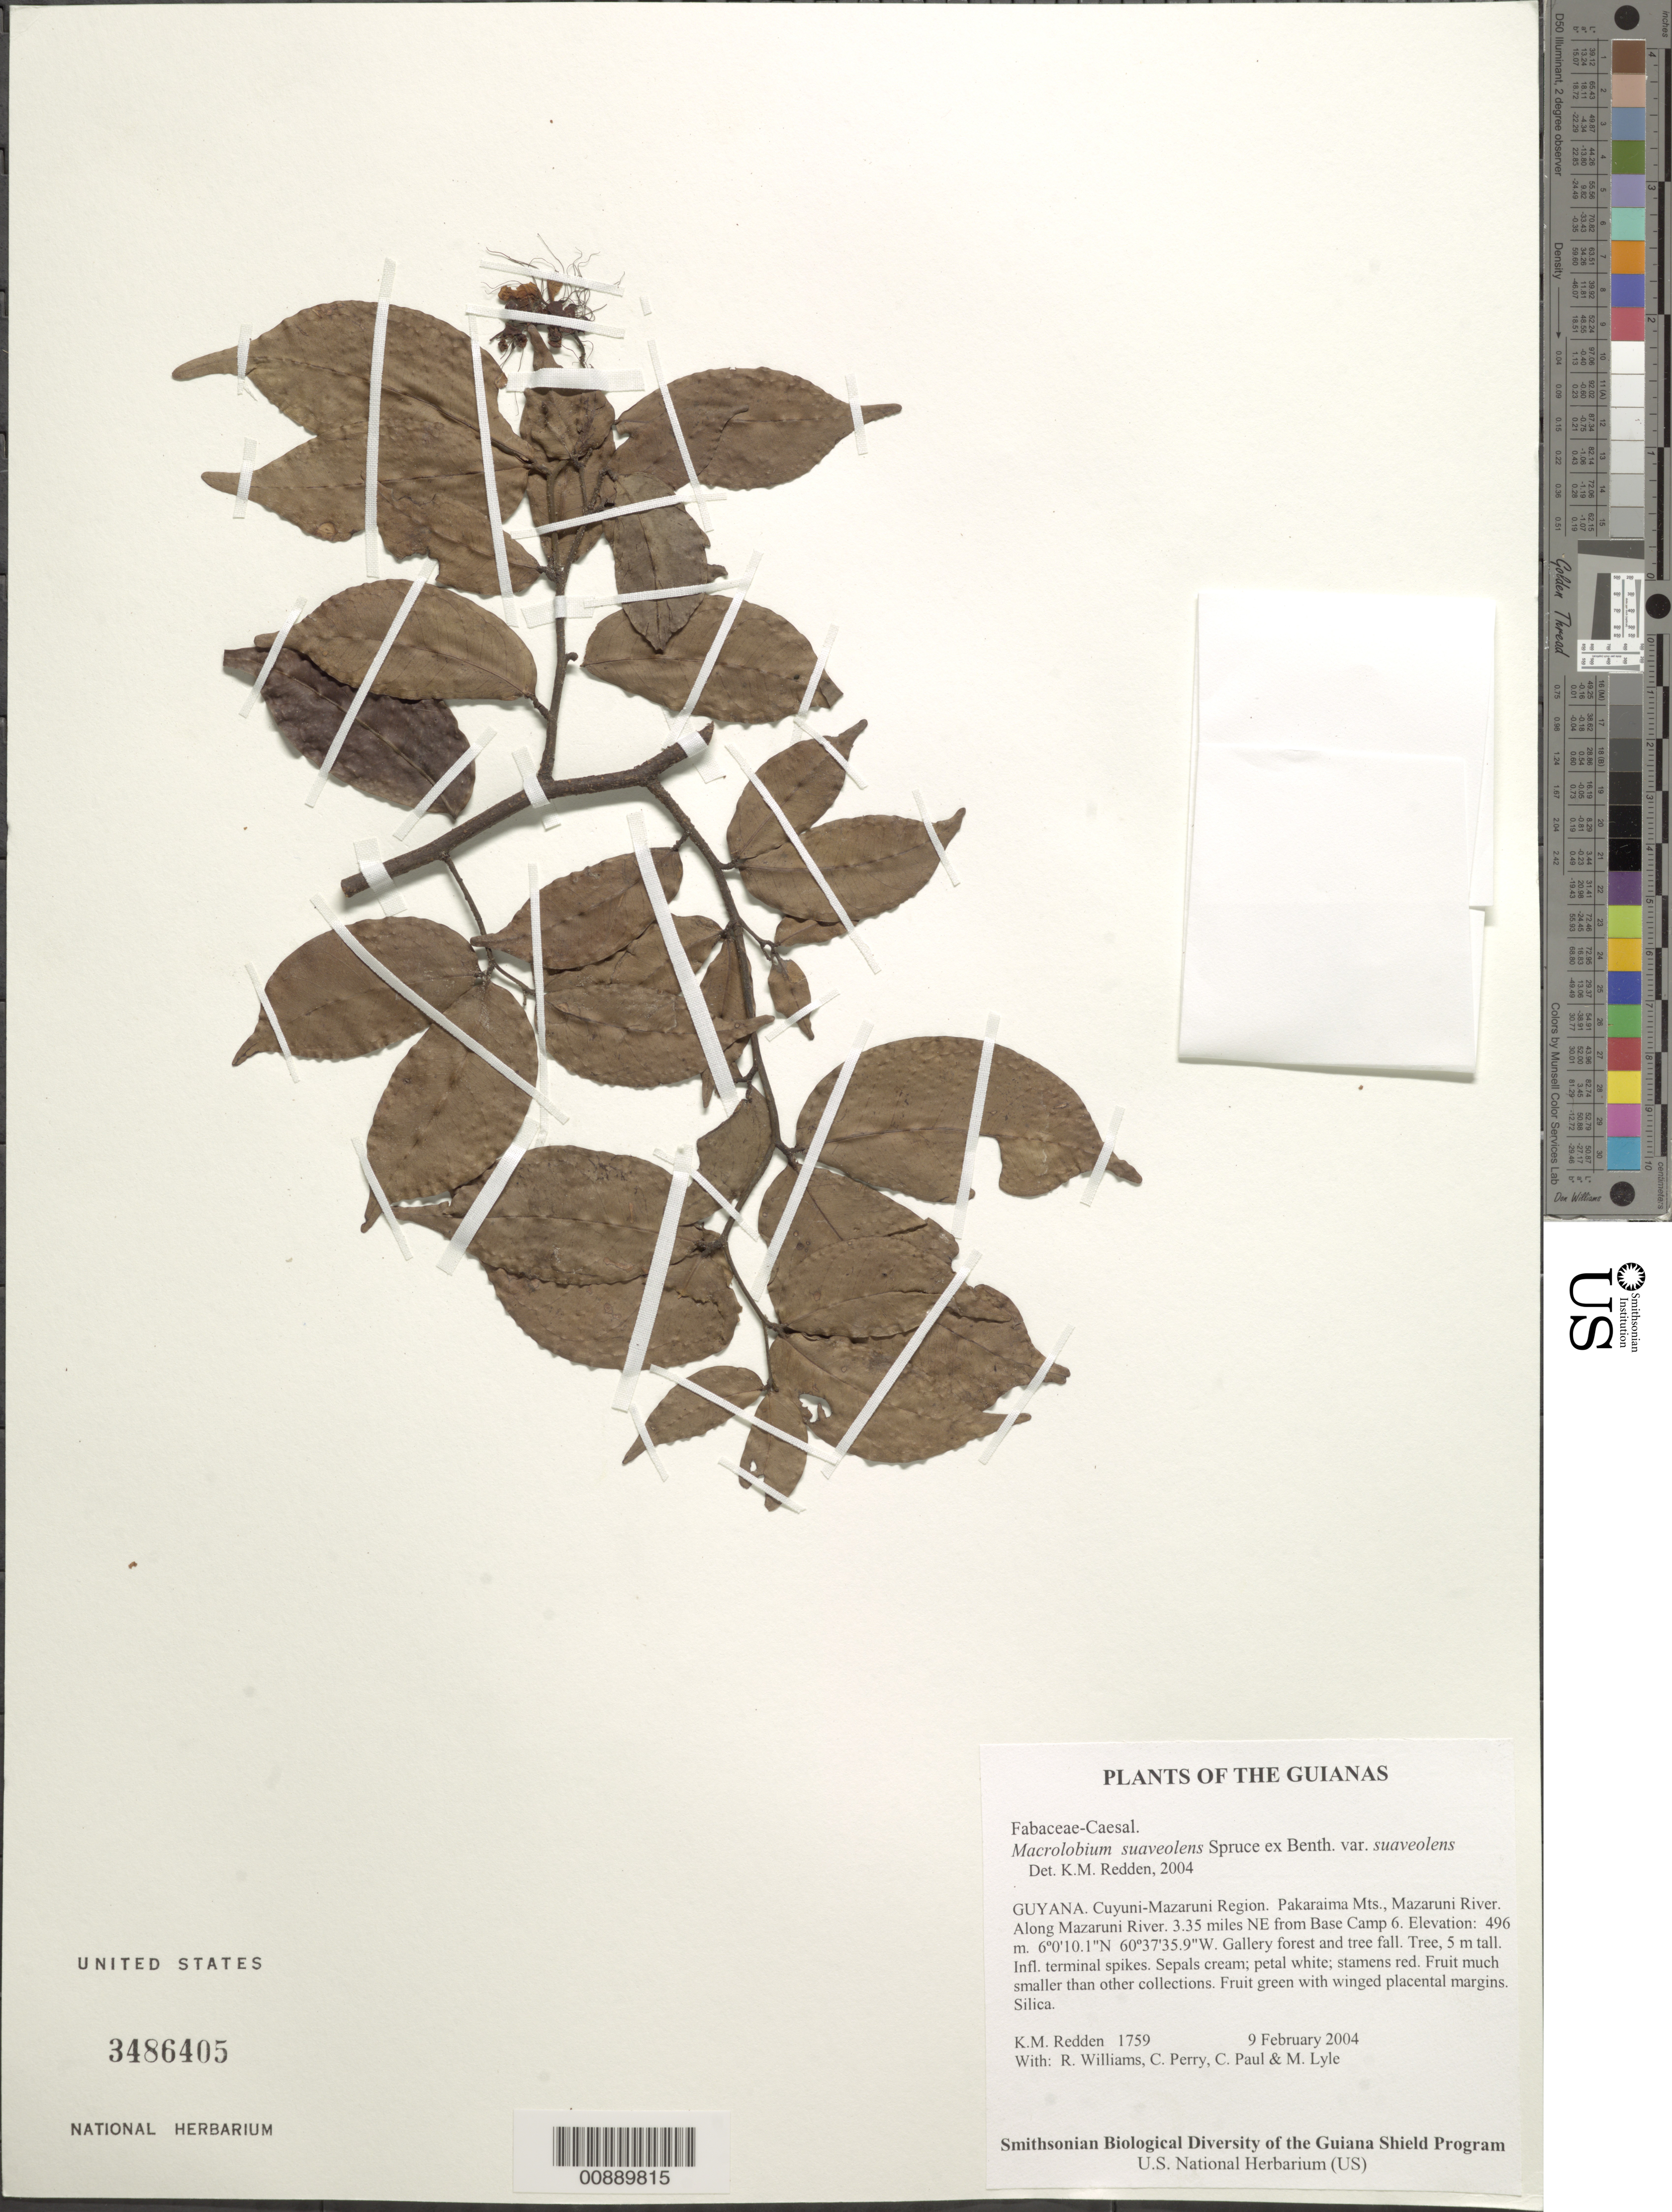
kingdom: Plantae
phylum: Tracheophyta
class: Magnoliopsida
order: Fabales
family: Fabaceae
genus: Macrolobium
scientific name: Macrolobium suaveolens var. suaveolens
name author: Benth.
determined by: Redden, K. M.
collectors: K. M. Redden, R. Williams, C. Perry, C. Paul & M. Lyle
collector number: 1759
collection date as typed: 9 February 2004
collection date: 2004-02-09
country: Guyana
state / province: Cuyuni-Mazaruni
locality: Pakaraima Mts., Mazaruni River. Along Mazaruni River. 3.35 miles NE from Base Camp 6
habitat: Gallery forest and tree fall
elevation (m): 496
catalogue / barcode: US 3486405